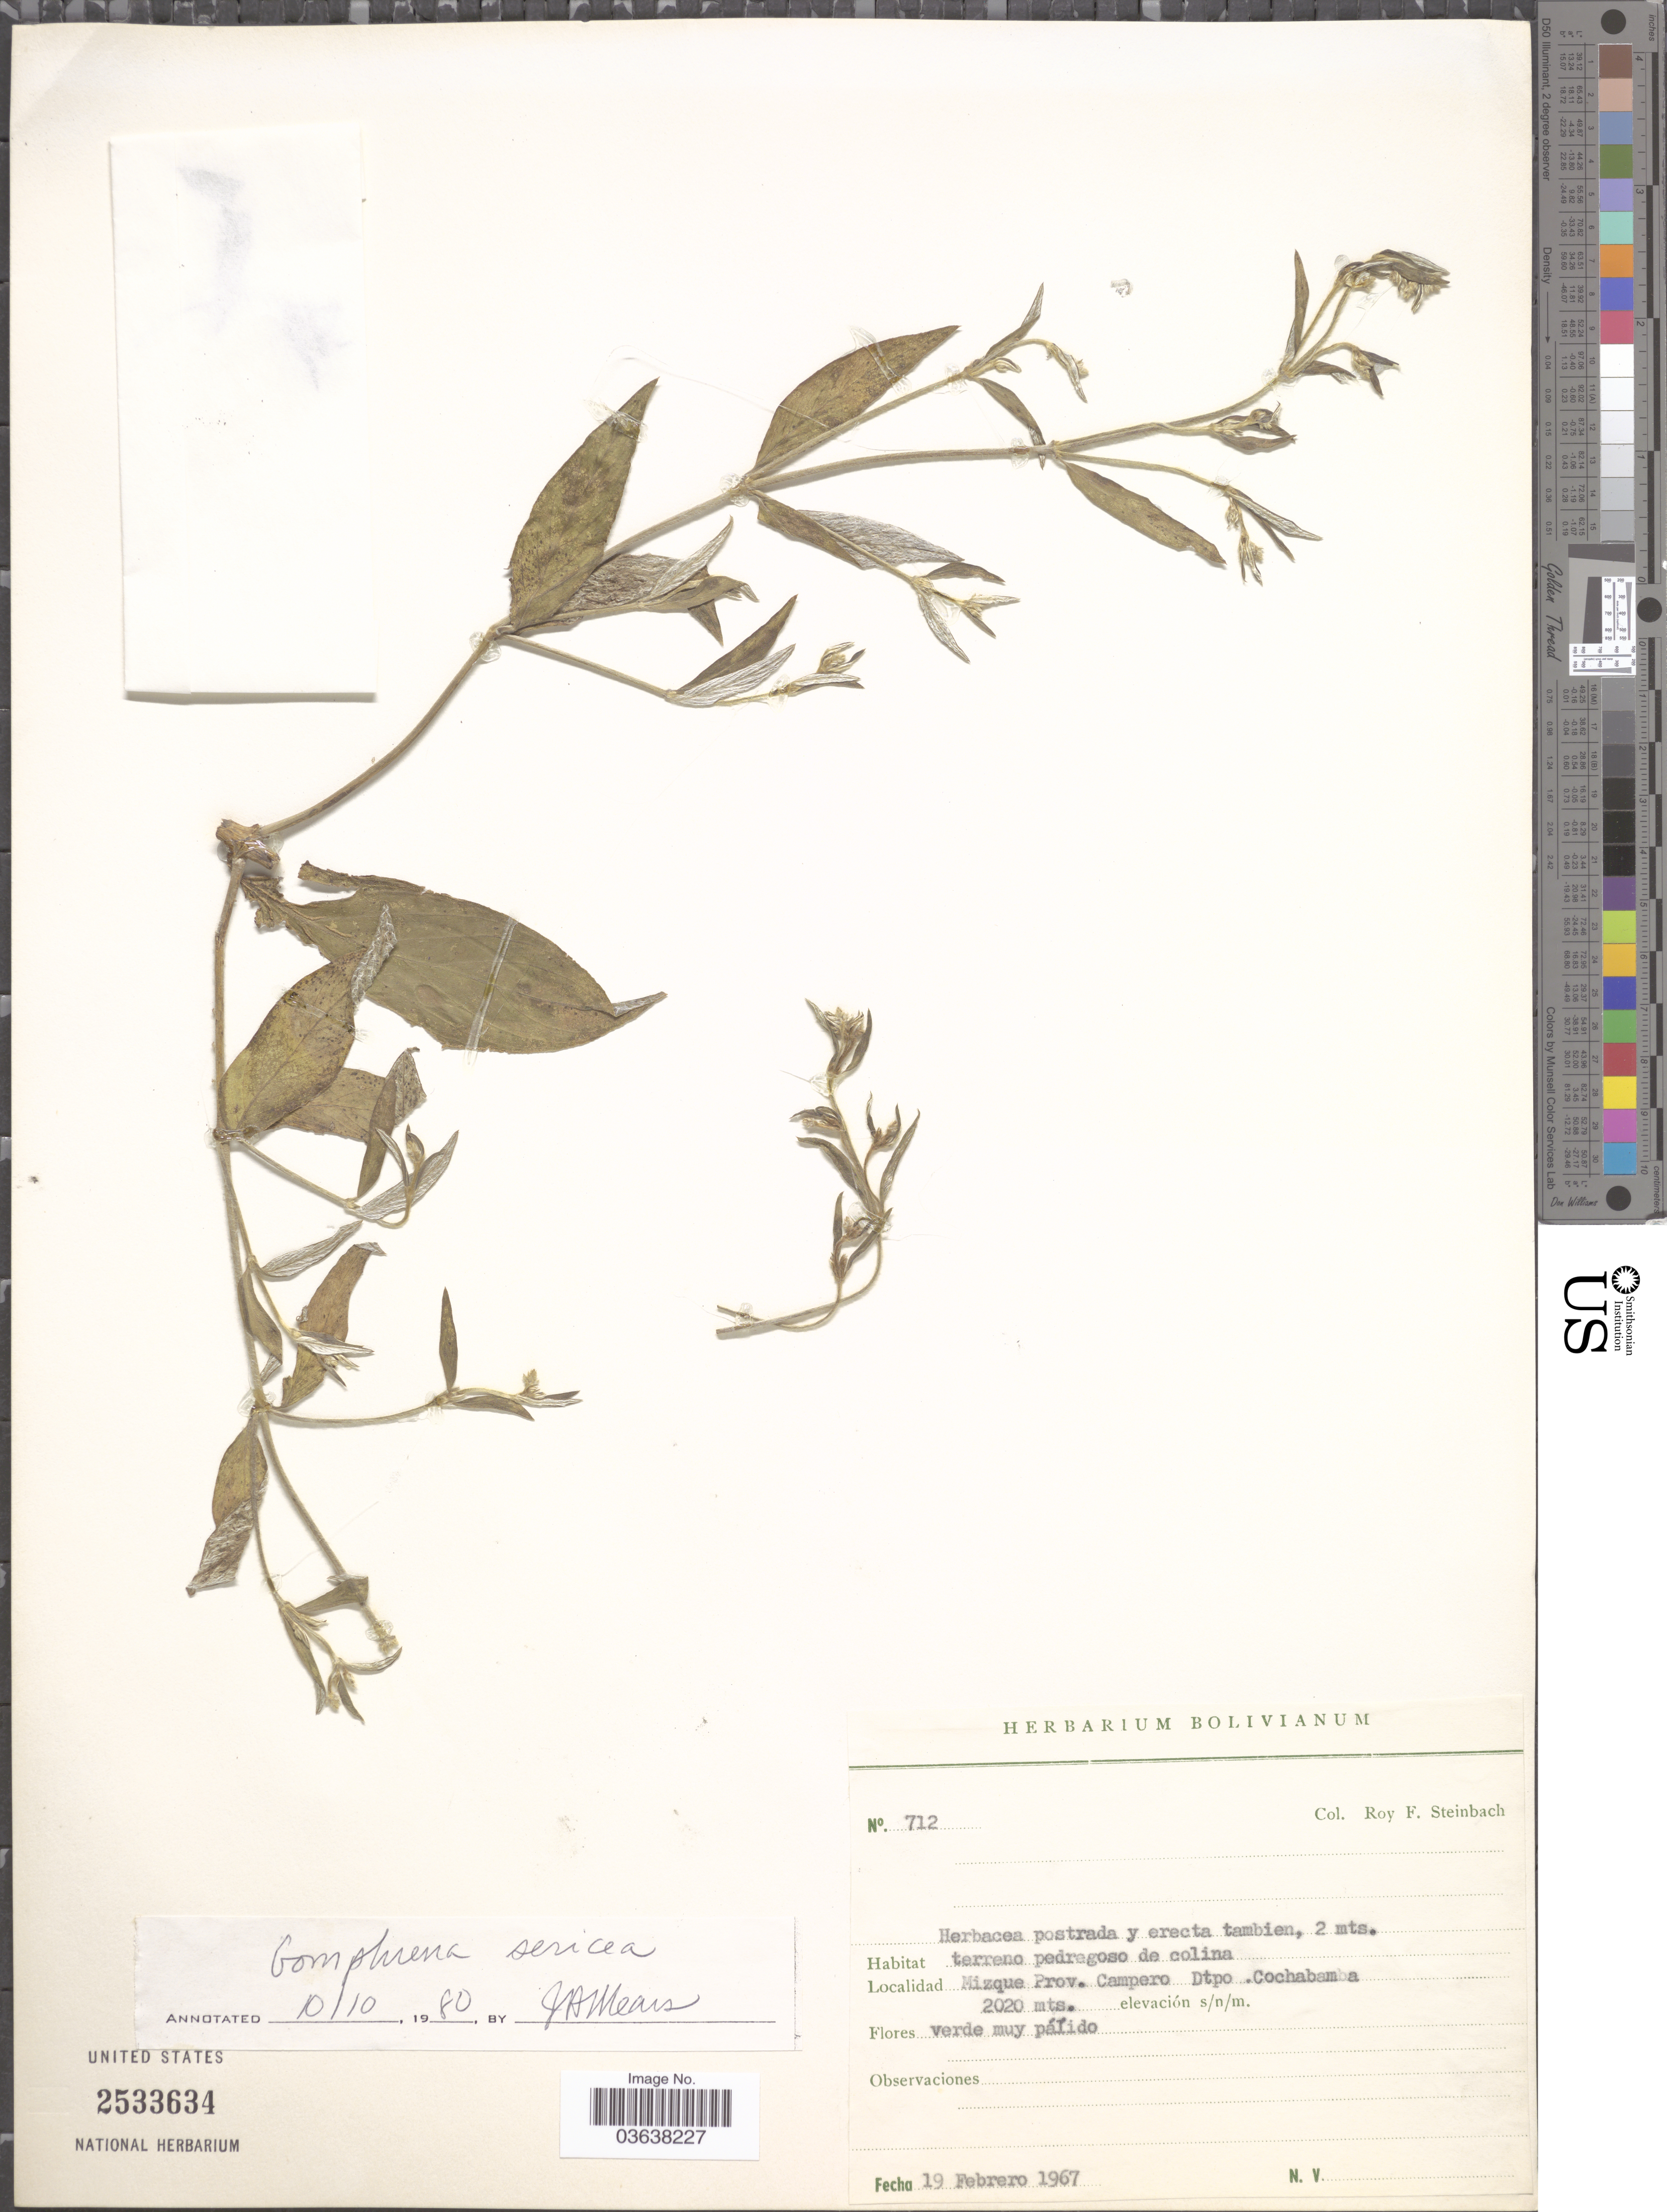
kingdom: Plantae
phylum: Tracheophyta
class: Magnoliopsida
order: Caryophyllales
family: Amaranthaceae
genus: Gomphrena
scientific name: Gomphrena sericea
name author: Hoffmanns. ex Schult.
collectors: R. F. Steinbach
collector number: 712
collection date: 1967-02-19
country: Bolivia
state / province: Cochabamba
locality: Mizque Prov. Campero Dpto. Cochabamba.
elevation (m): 2020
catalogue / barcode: US 2533634